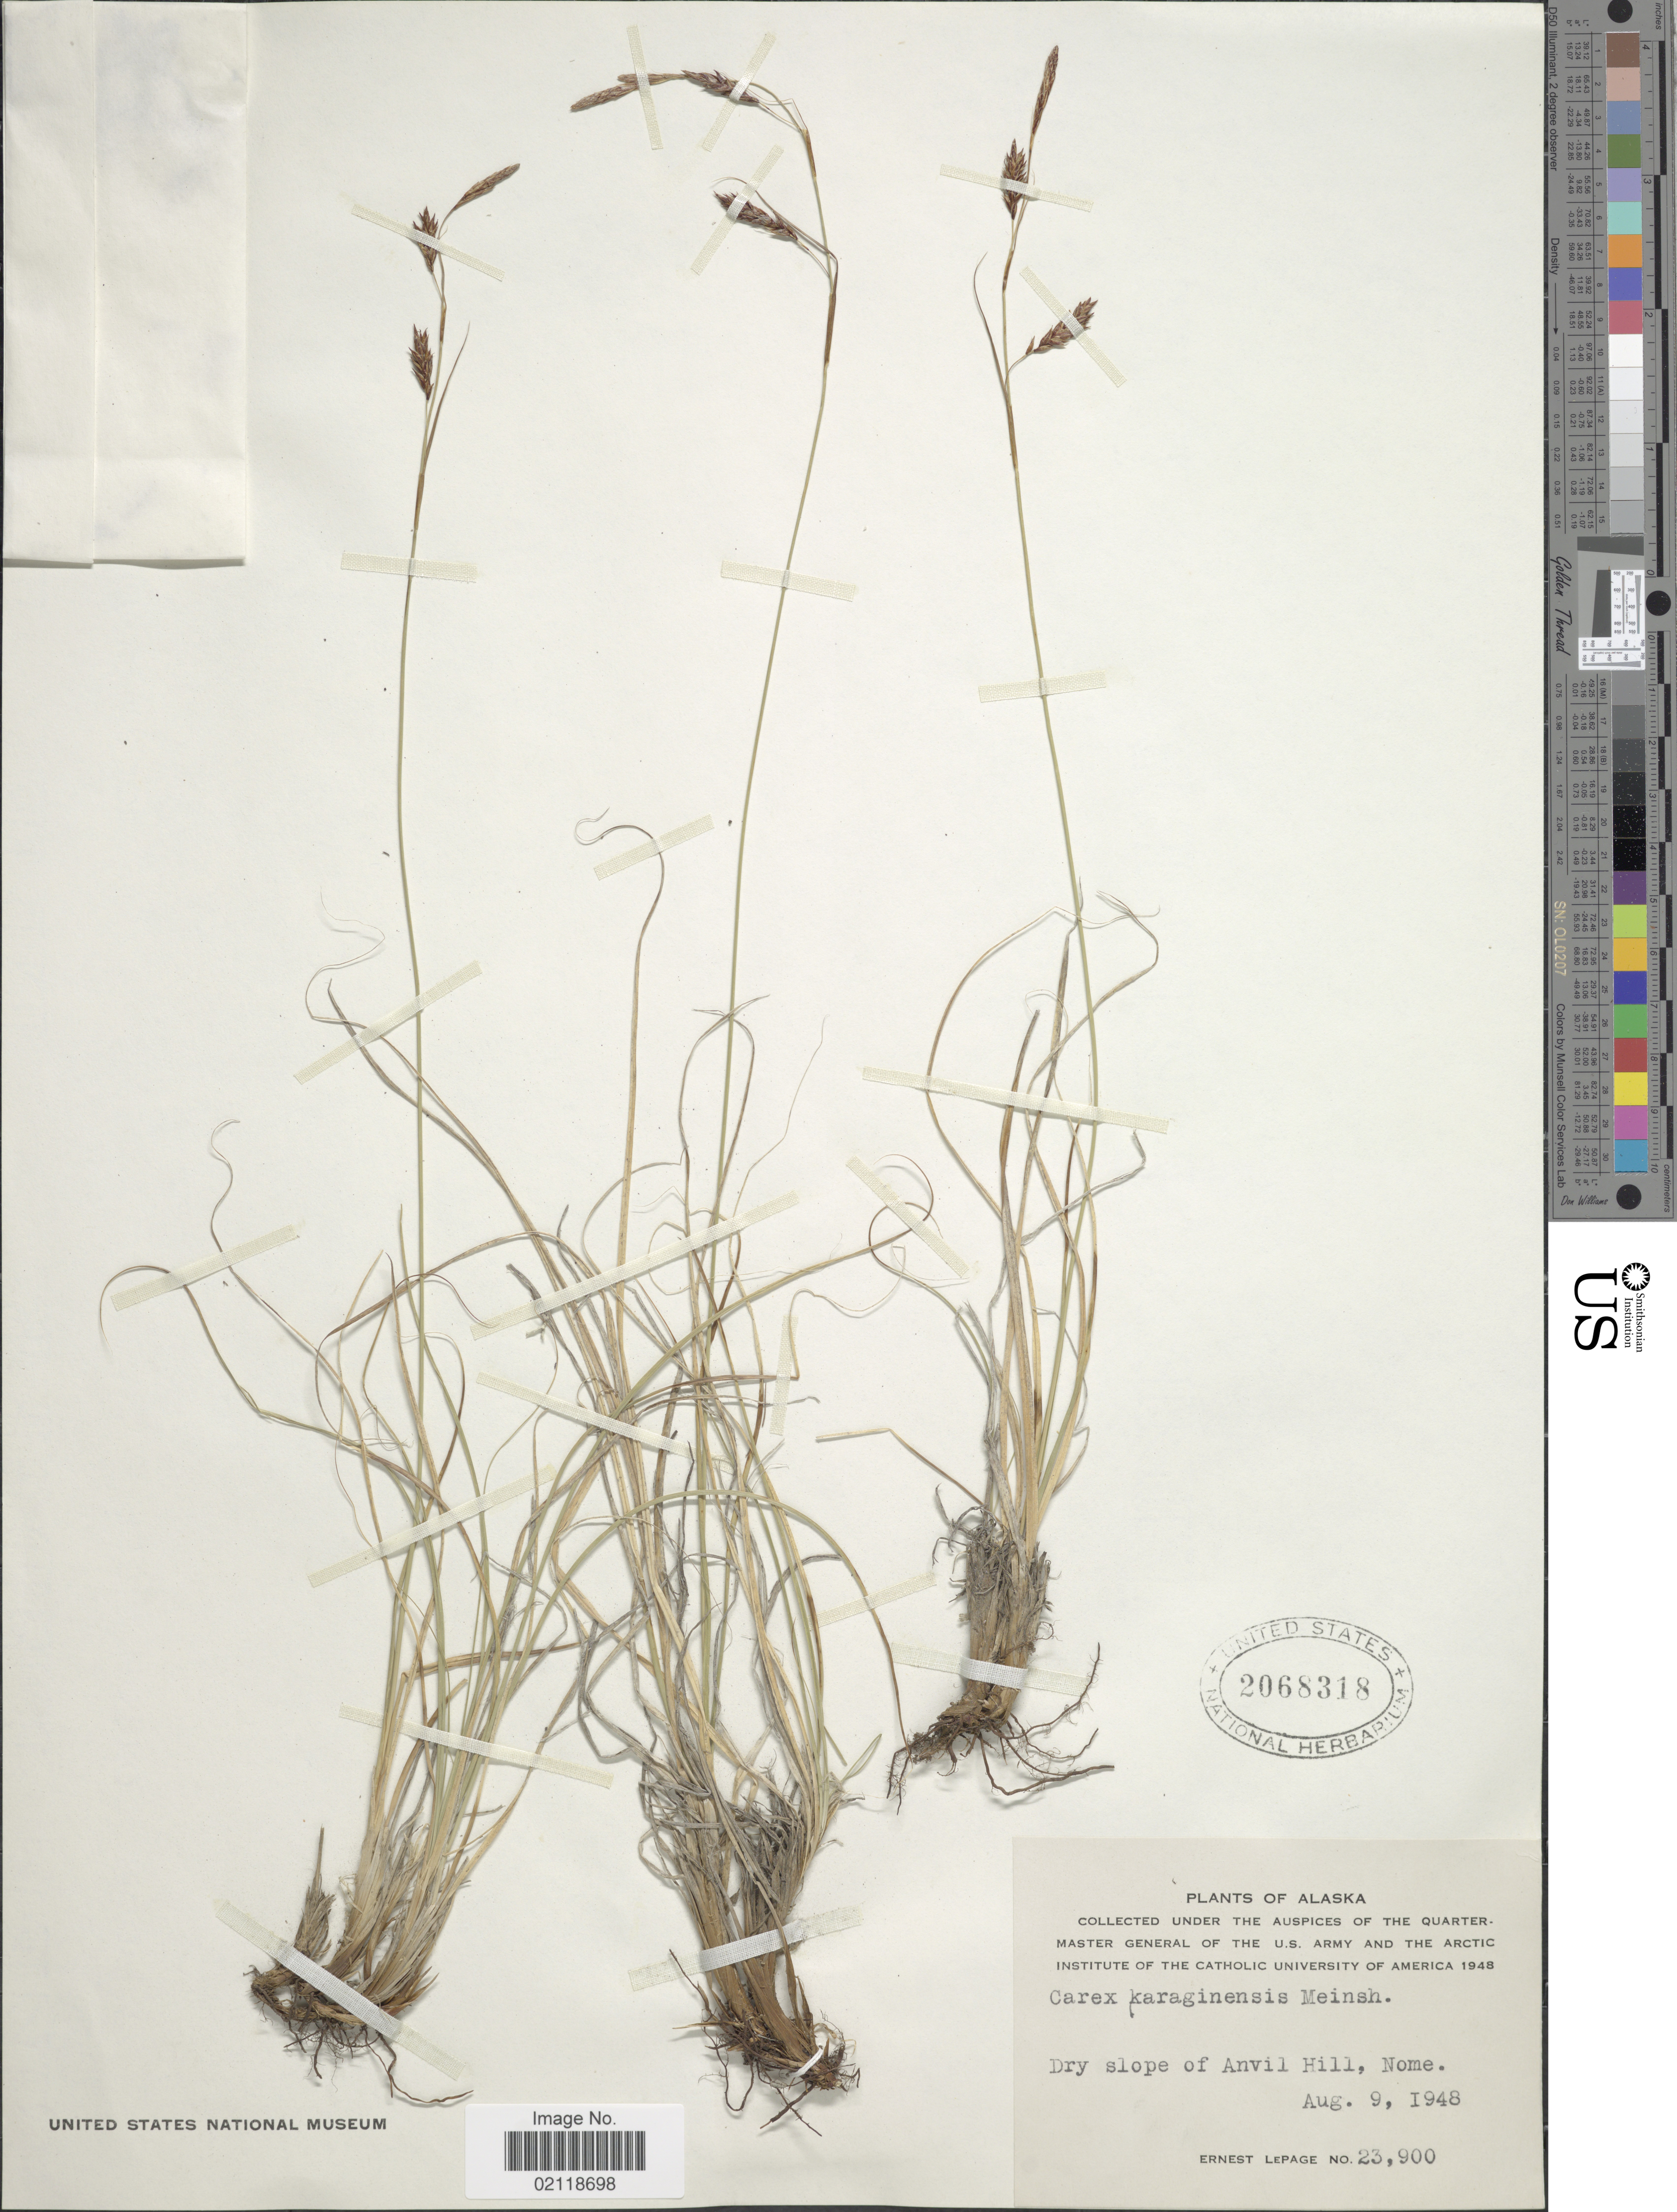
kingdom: Plantae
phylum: Tracheophyta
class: Liliopsida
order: Poales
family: Cyperaceae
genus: Carex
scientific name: Carex scita var. riishirensis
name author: (Franch.) Kük.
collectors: E. Lepage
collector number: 23900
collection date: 1948-08-09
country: United States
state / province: Alaska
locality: Dry slope of Anvil Hill, Nome.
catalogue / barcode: US 2068318